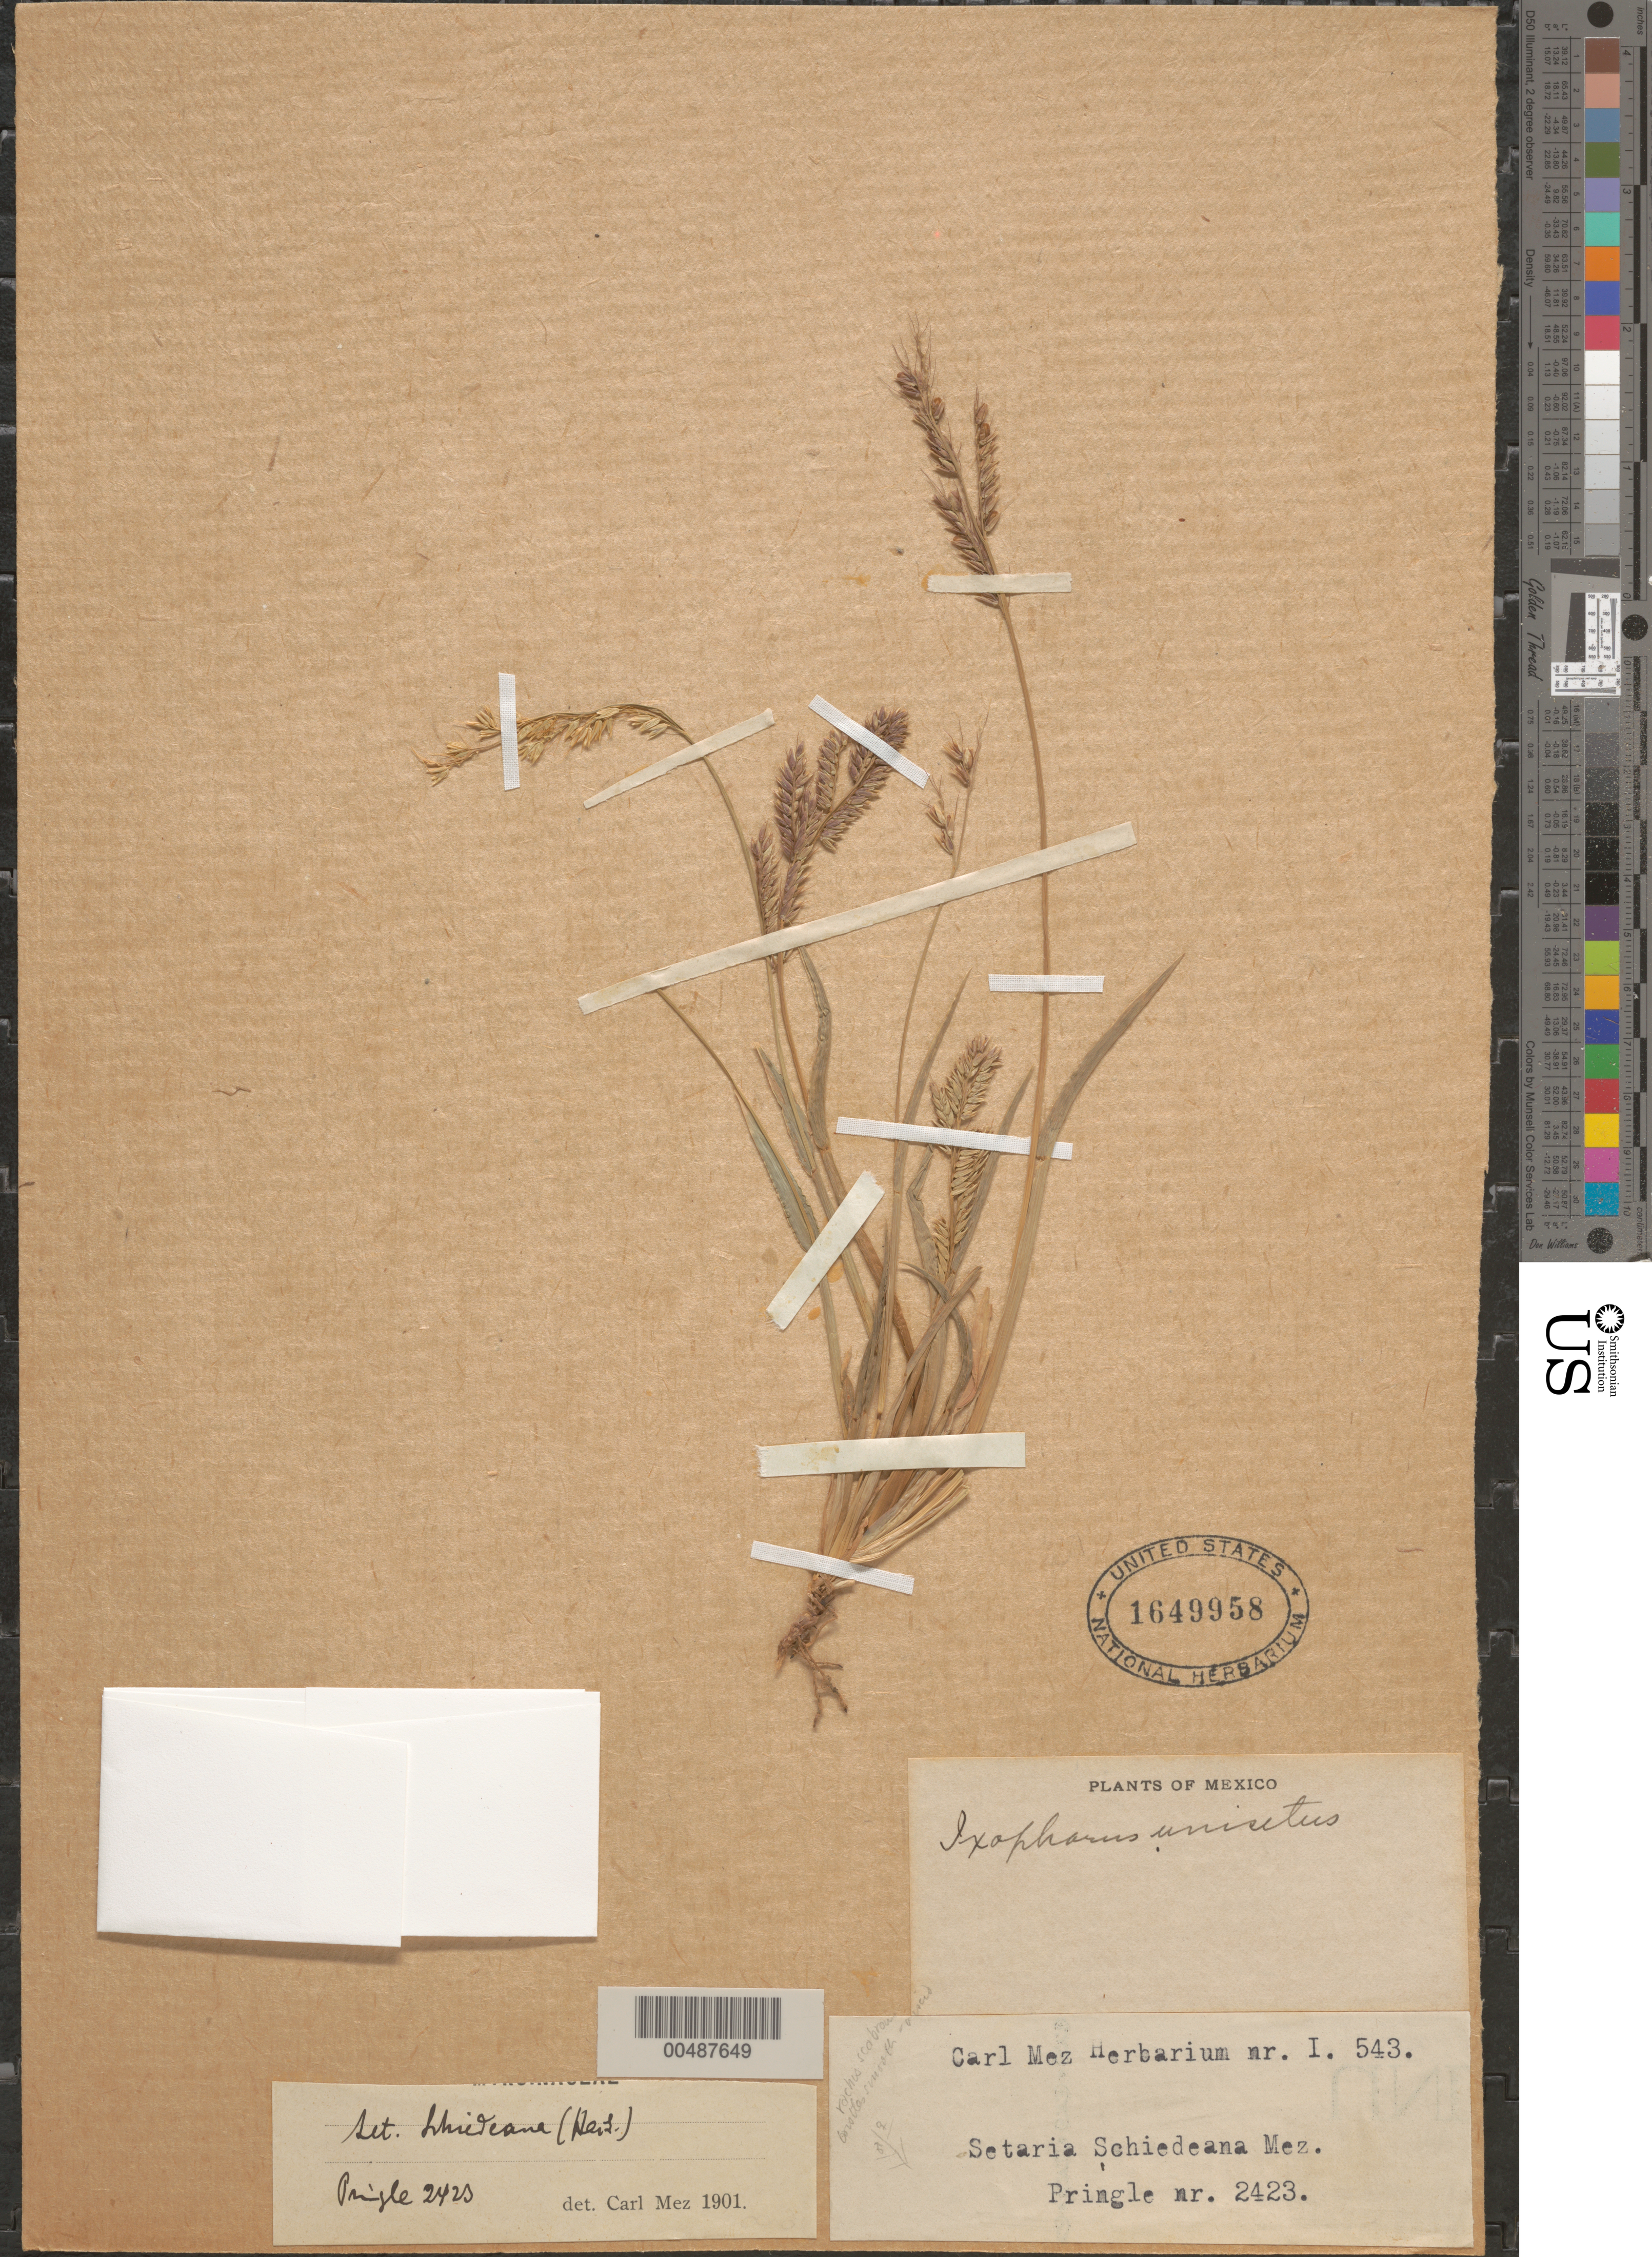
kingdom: Plantae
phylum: Tracheophyta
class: Liliopsida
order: Poales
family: Poaceae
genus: Ixophorus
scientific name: Ixophorus unisetus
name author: (J. Presl) Schltdl.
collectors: -- Pringle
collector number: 2423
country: Mexico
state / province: Durango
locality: San Ramon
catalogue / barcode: US 1649958